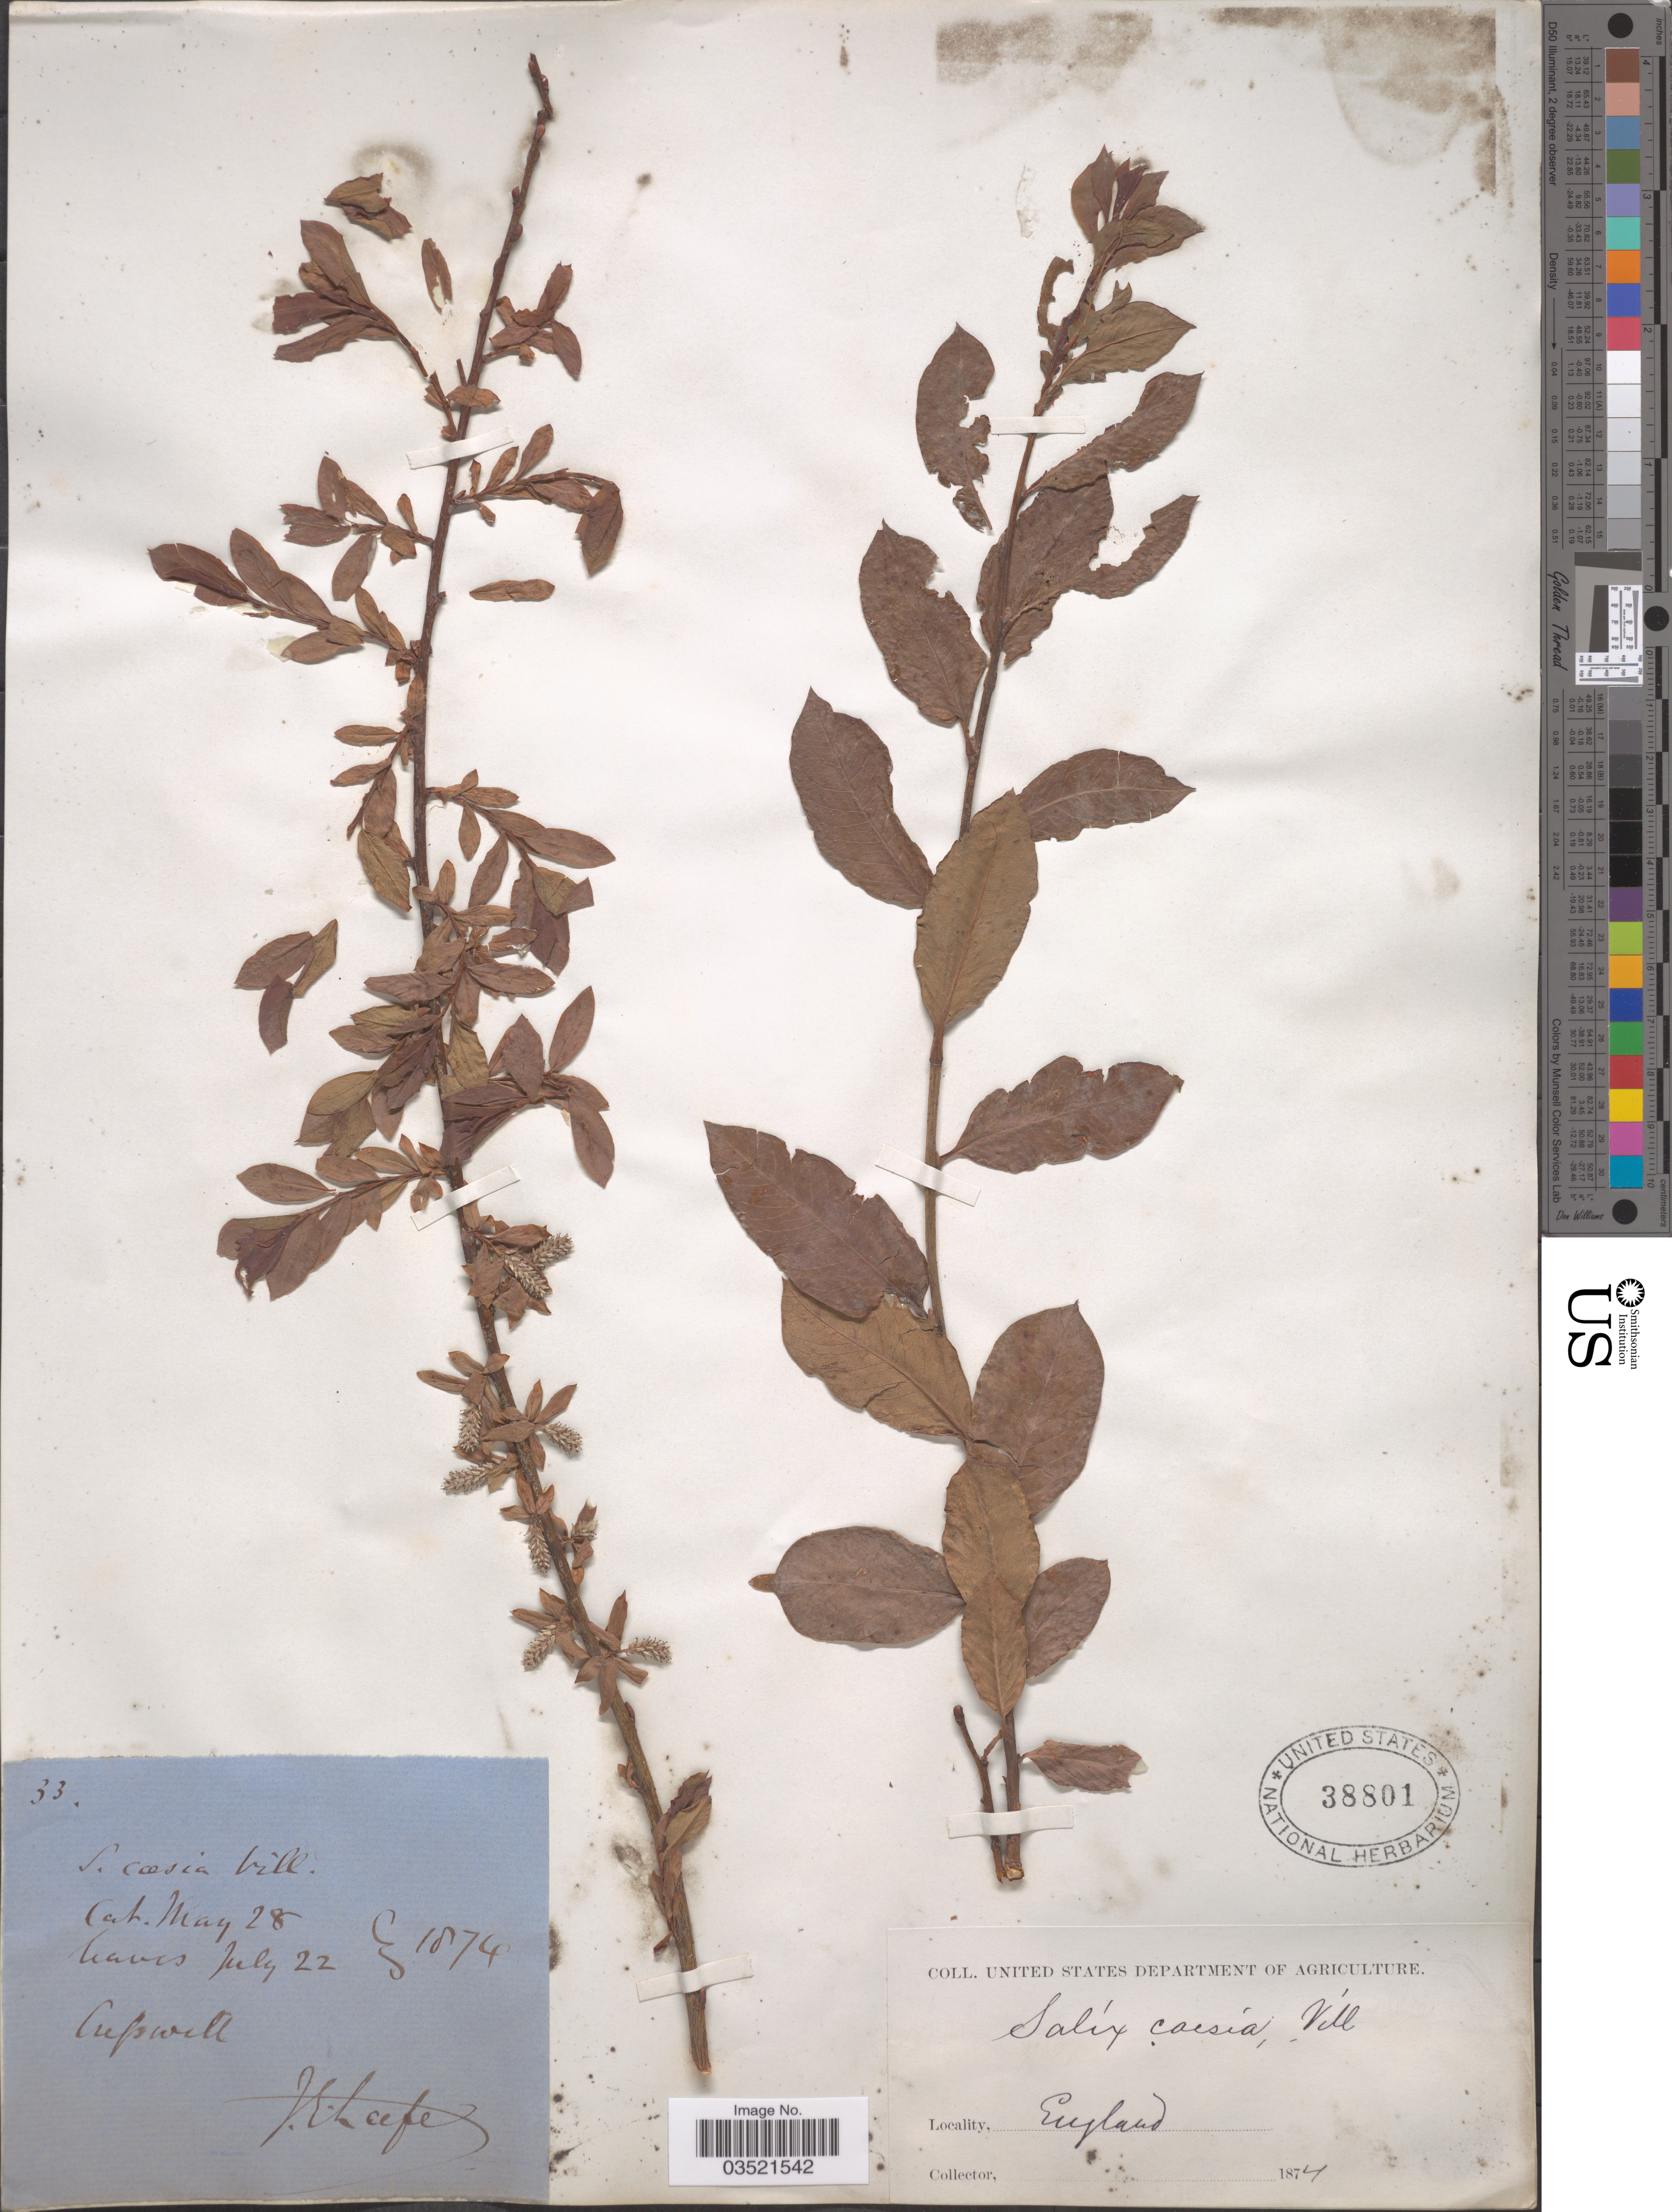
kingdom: Plantae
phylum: Tracheophyta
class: Magnoliopsida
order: Malpighiales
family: Salicaceae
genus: Salix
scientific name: Salix caesia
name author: Vill.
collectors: J. Leefe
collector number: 33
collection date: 1874-05-28/1874-07-22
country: United Kingdom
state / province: England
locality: Cresswell.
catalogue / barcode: US 38801